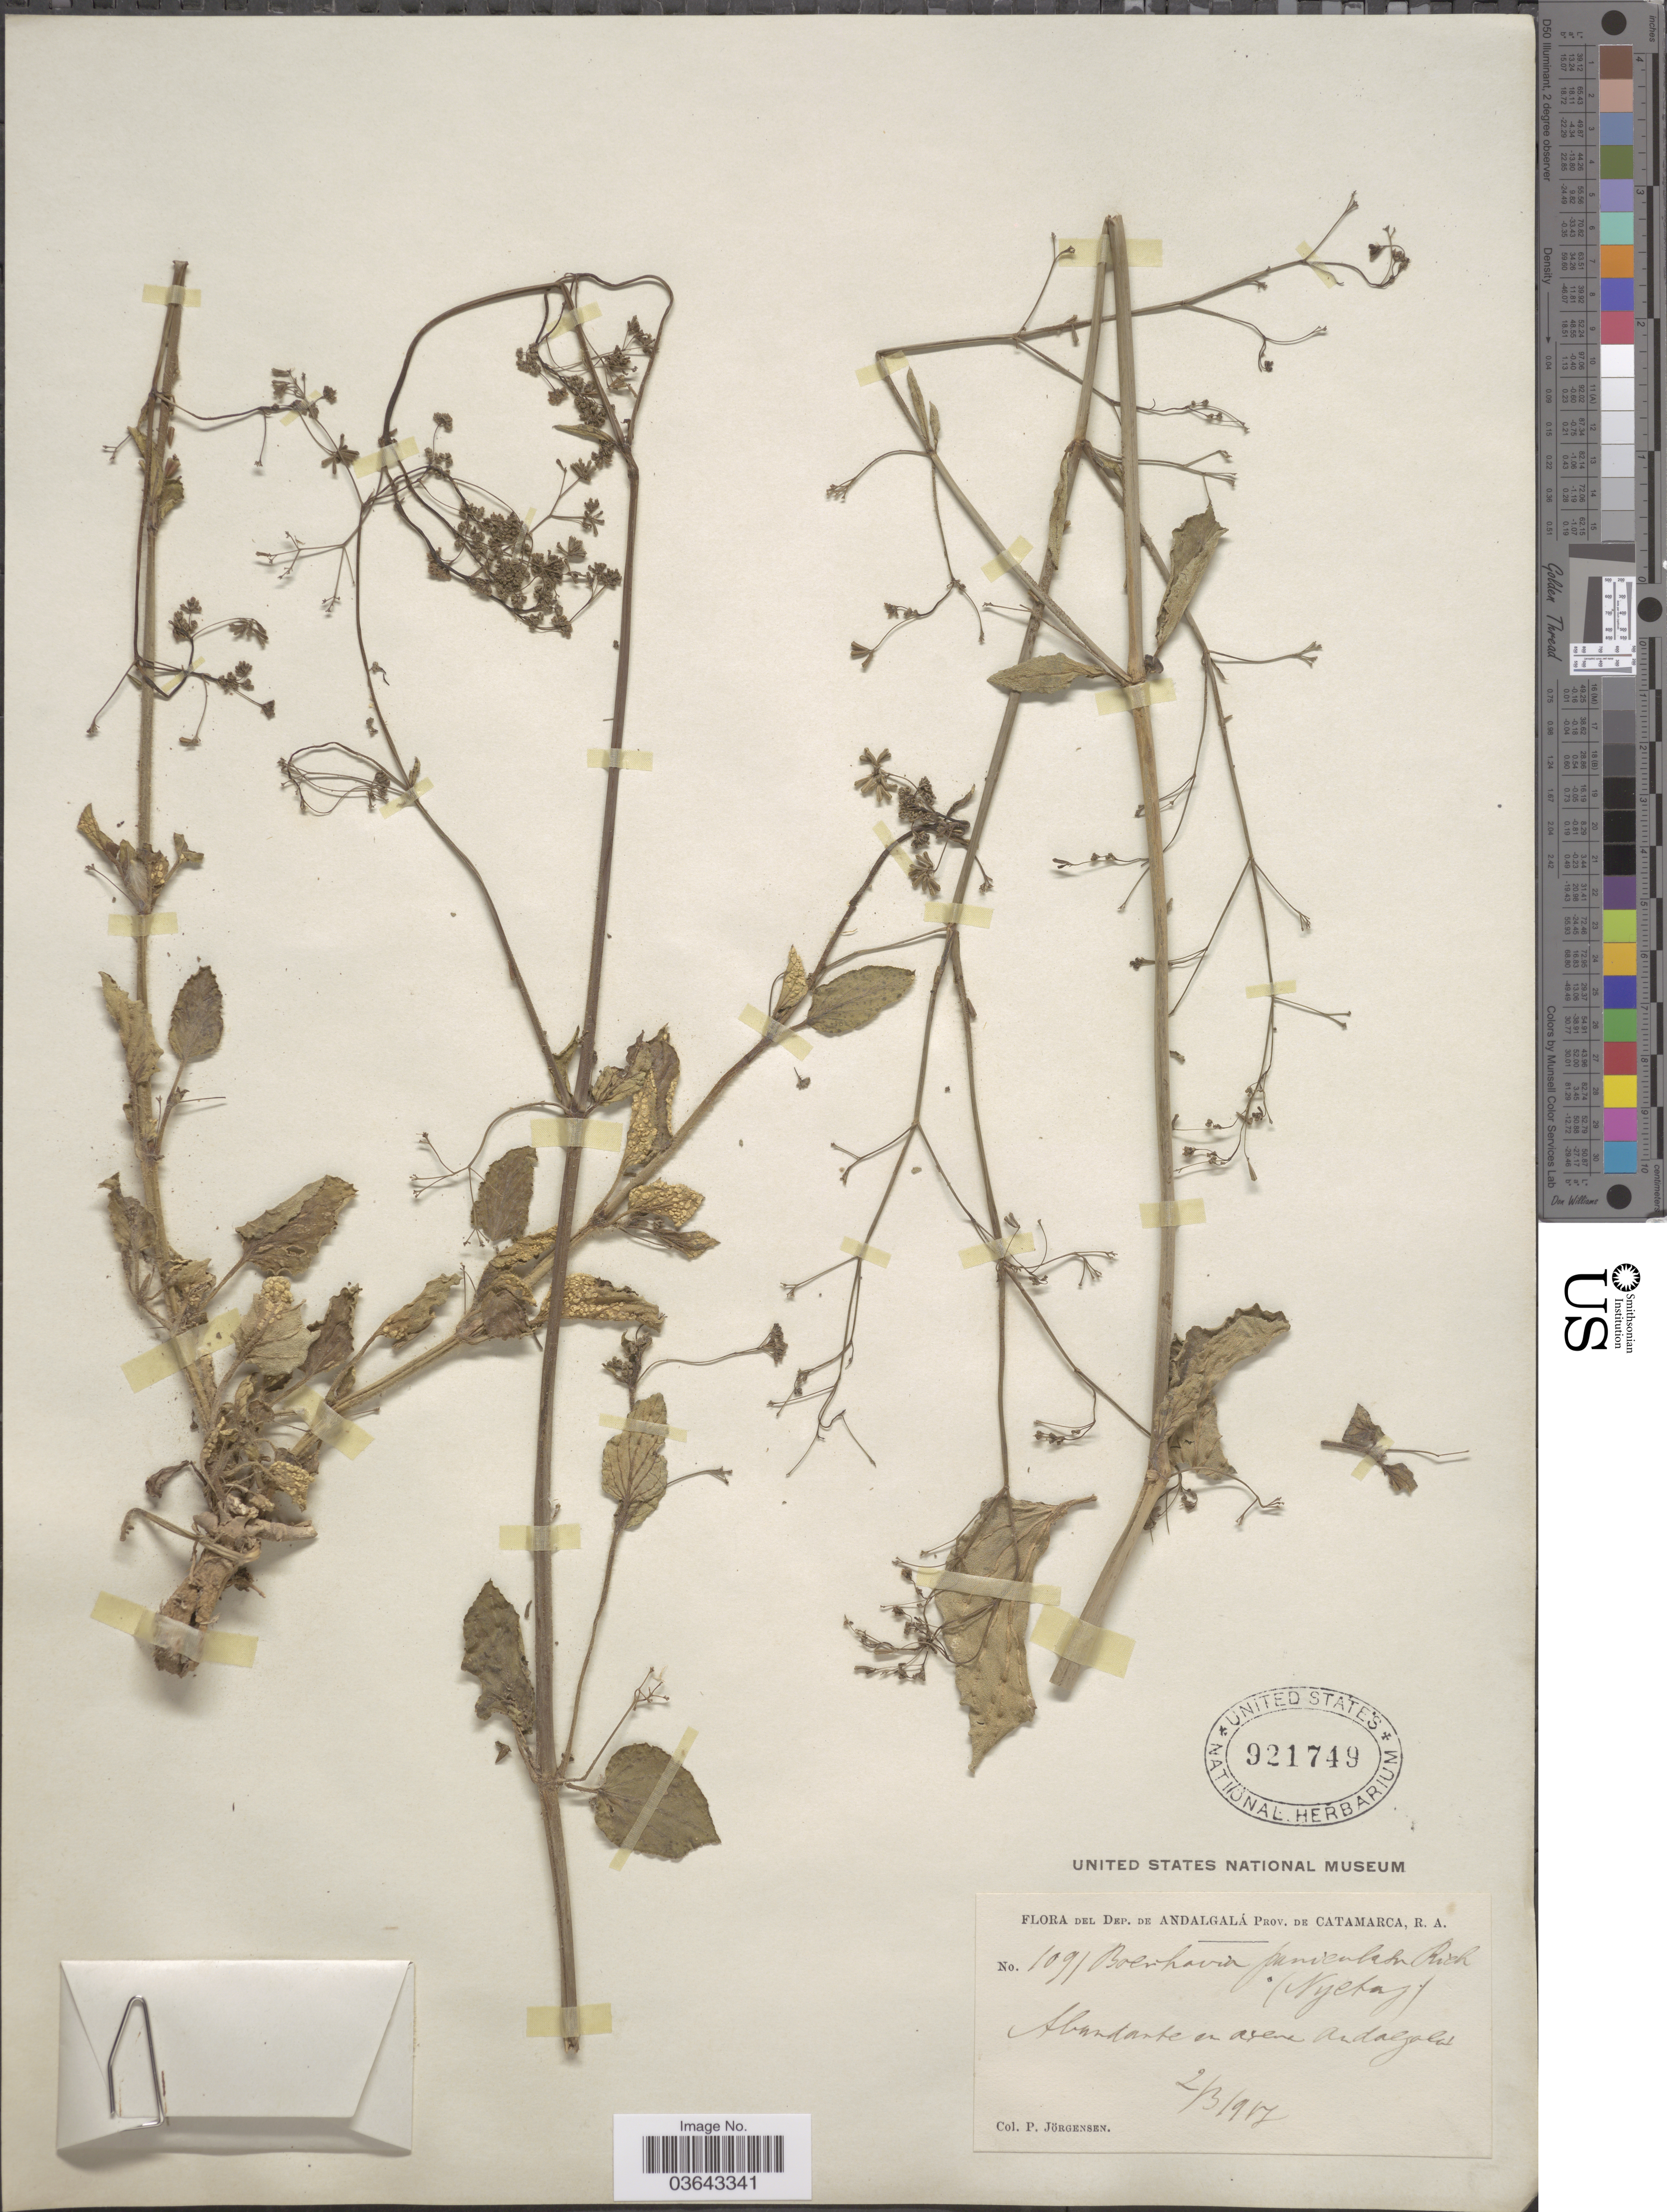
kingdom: Plantae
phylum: Tracheophyta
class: Magnoliopsida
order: Caryophyllales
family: Nyctaginaceae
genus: Boerhavia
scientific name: Boerhavia diffusa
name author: L.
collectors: P. Jörgensen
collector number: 1091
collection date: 1917-03-02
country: Argentina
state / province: Catamarca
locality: Dep. de Andalgalá. Andalgalá.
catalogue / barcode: US 921749